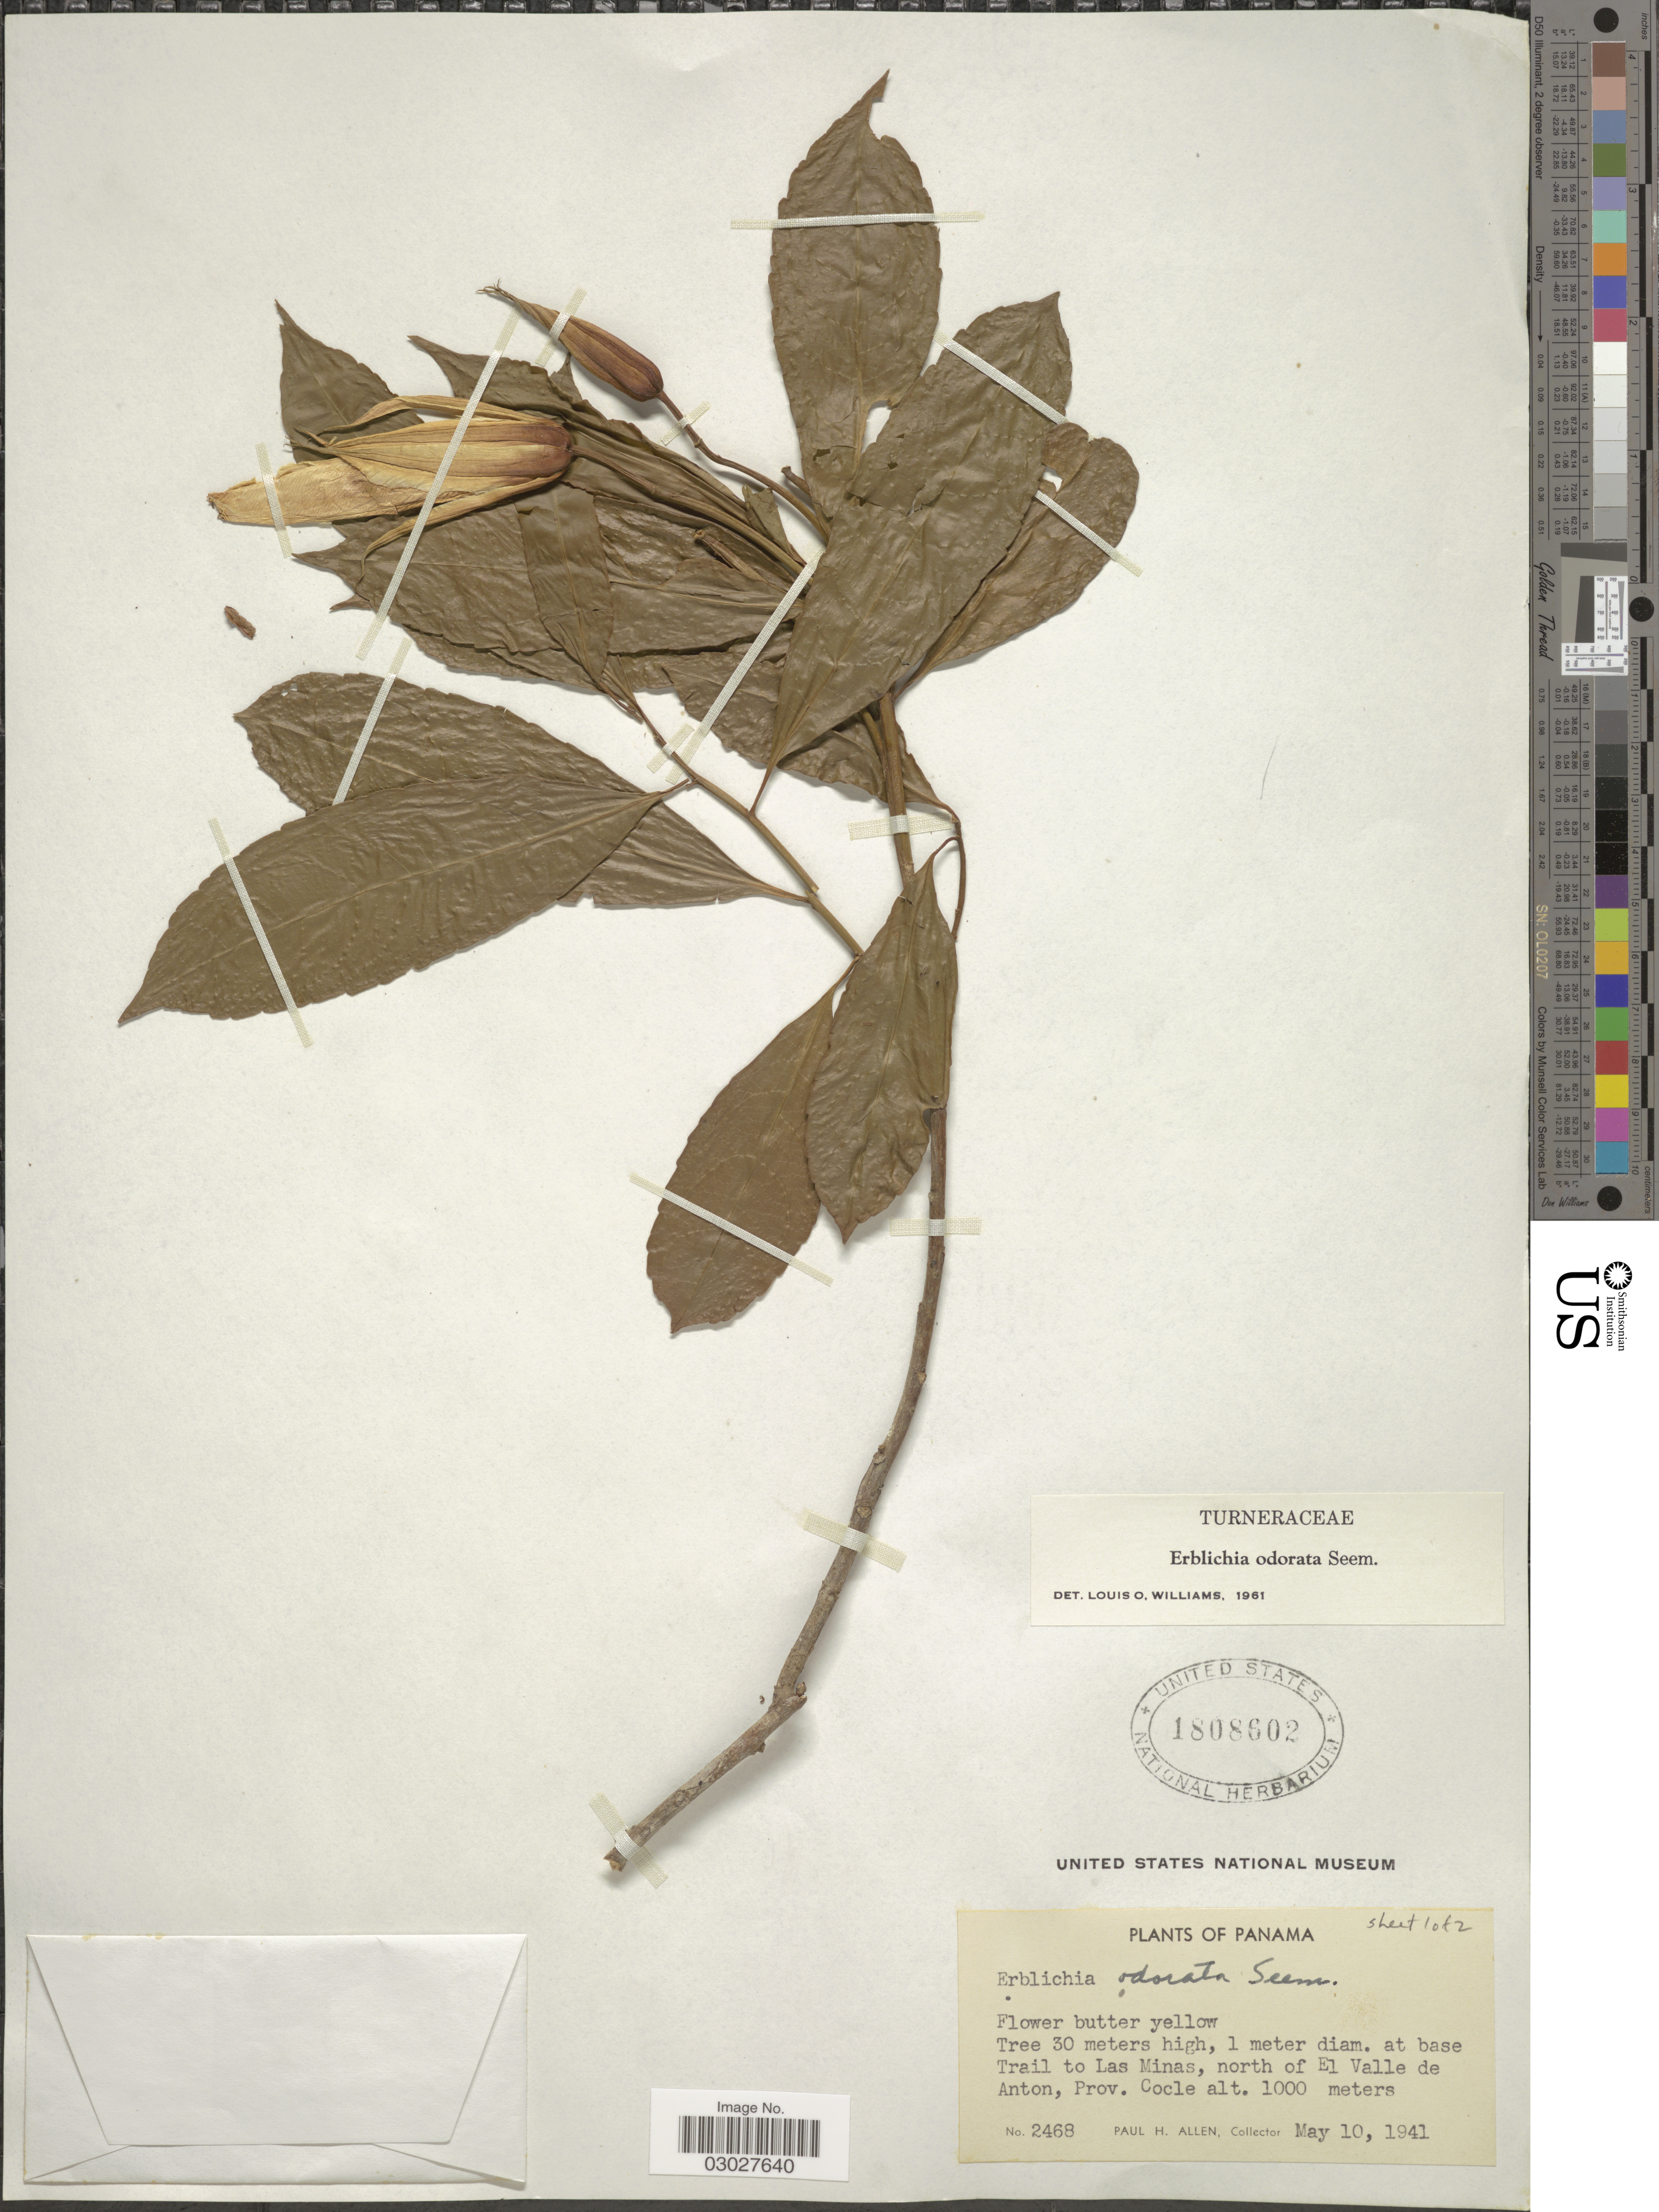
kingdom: Plantae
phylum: Tracheophyta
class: Magnoliopsida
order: Malpighiales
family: Turneraceae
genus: Erblichia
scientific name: Erblichia odorata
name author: Seem.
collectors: P. H. Allen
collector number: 2468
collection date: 1941-05-10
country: Panama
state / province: Coclé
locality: Trail to Las Minas, north of El Valle de Anton.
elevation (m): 1000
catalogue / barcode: US 1808602